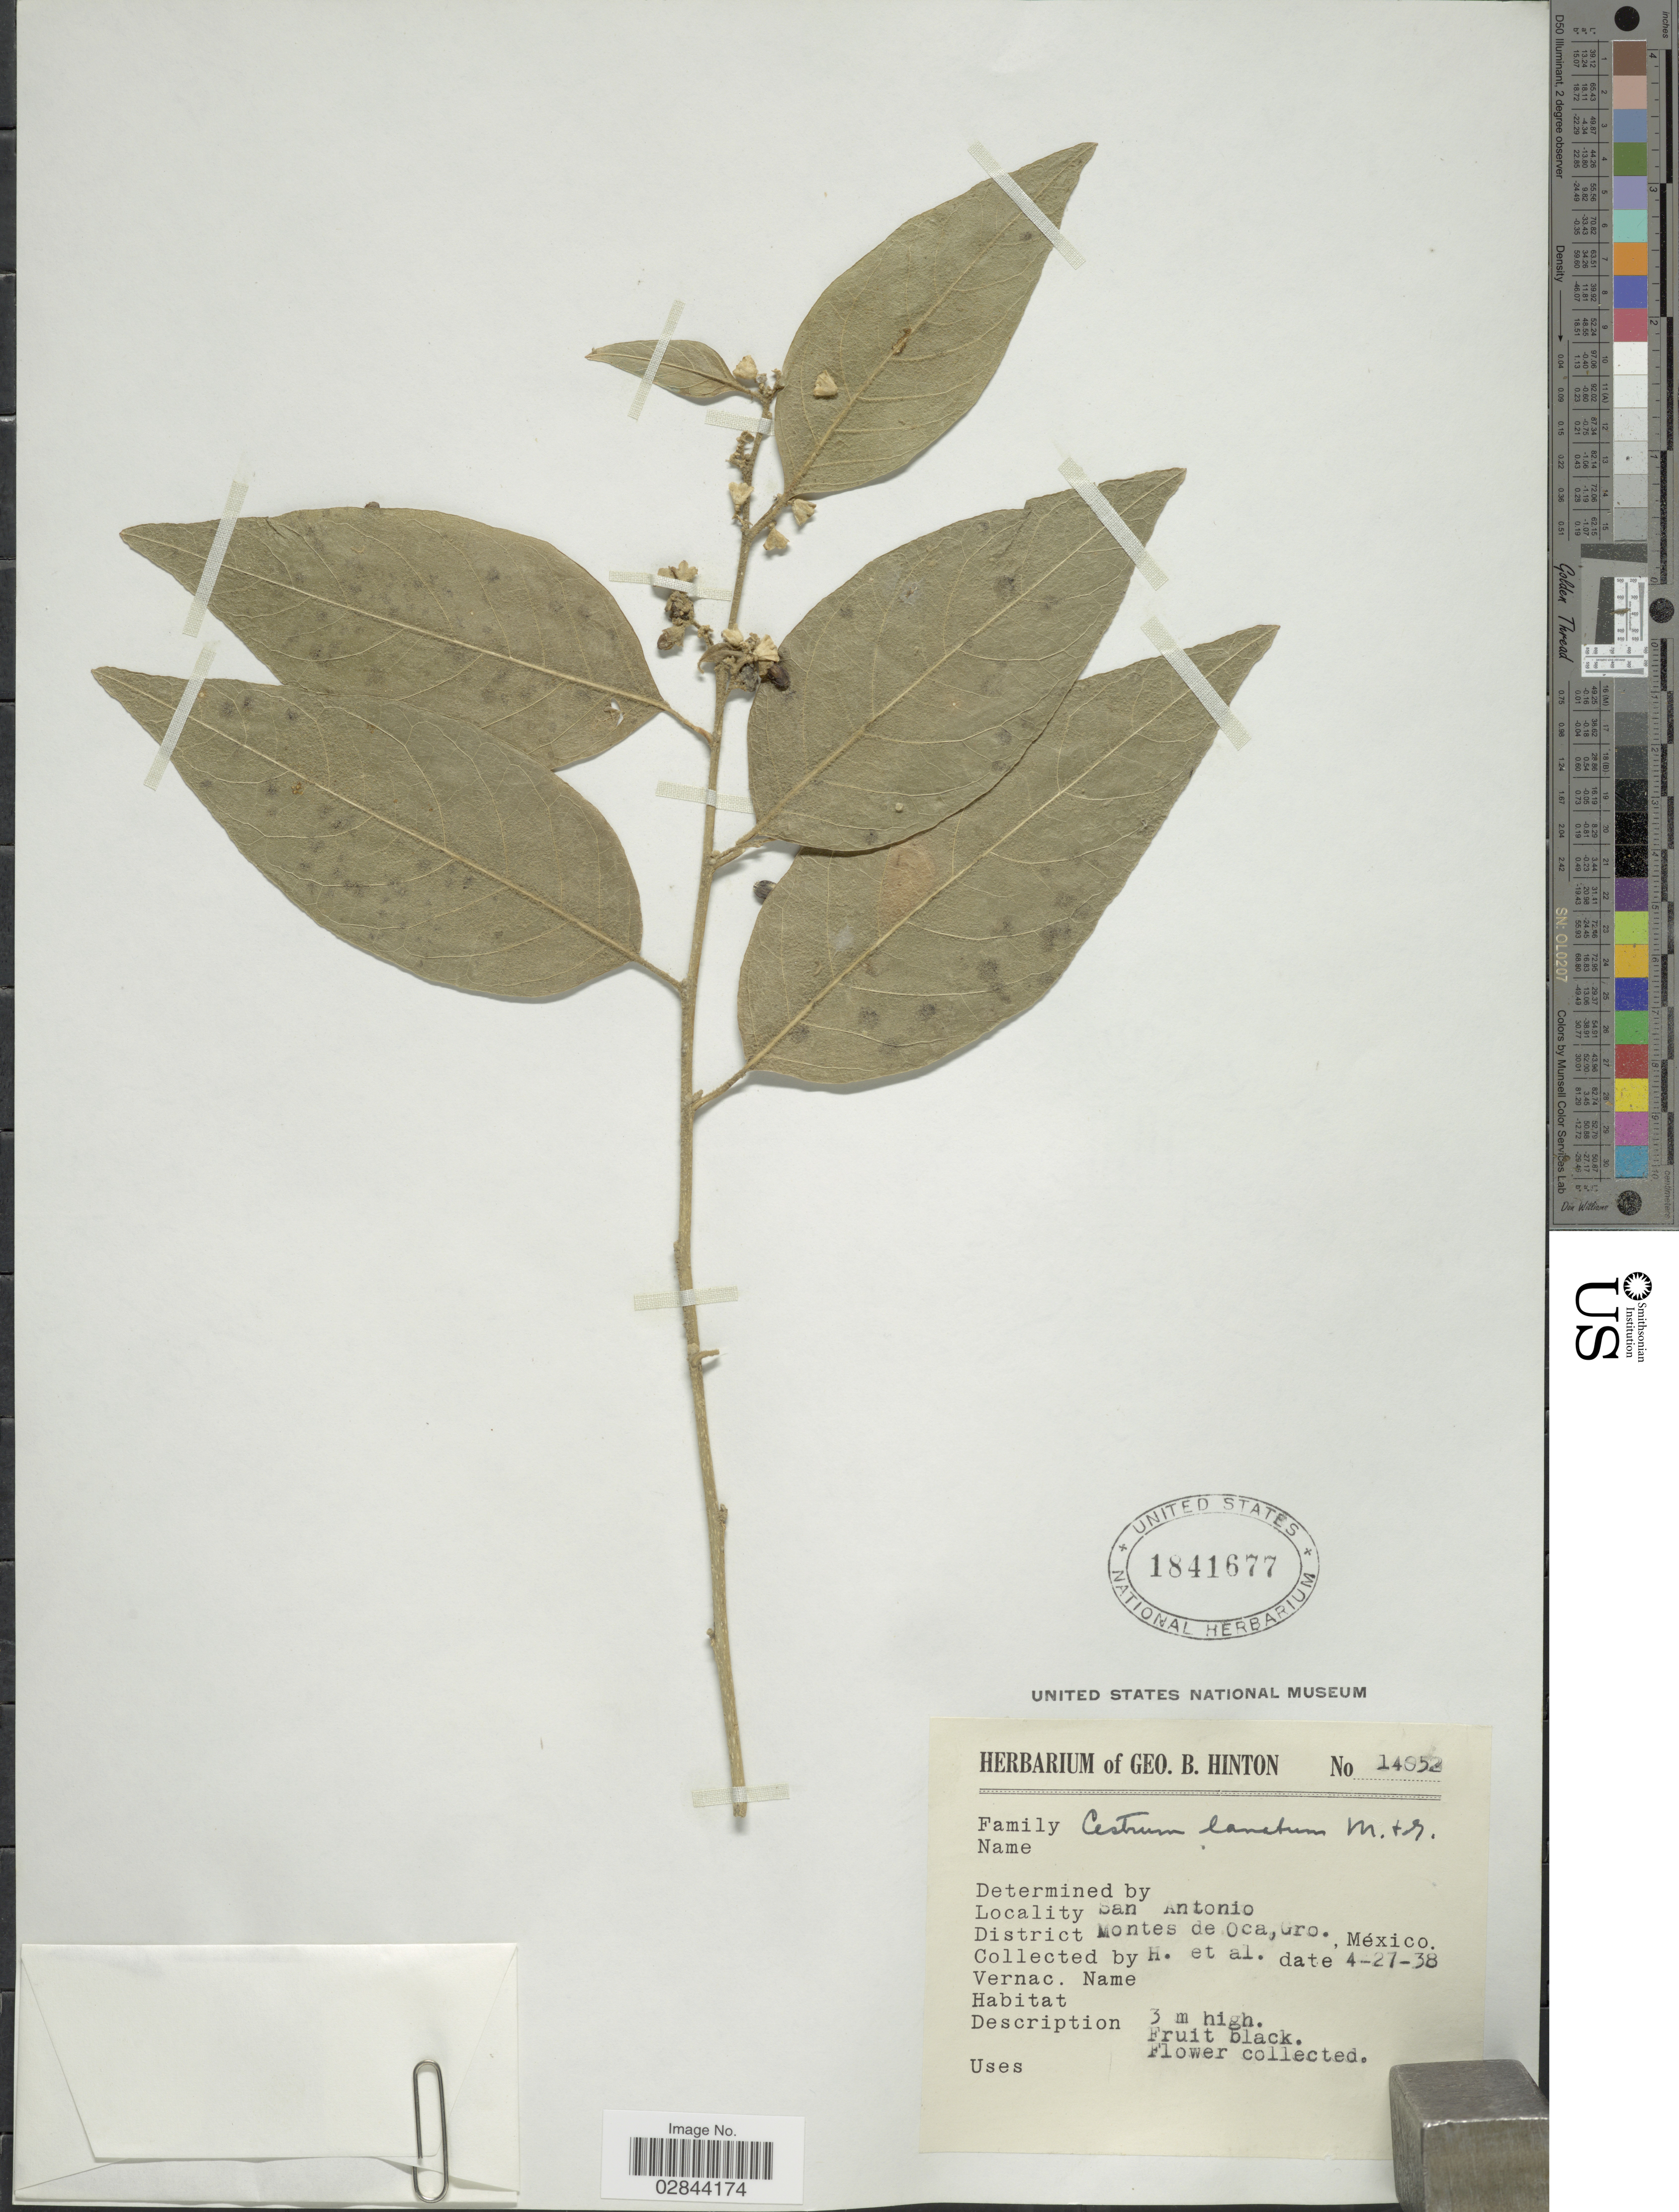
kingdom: Plantae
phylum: Tracheophyta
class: Magnoliopsida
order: Solanales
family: Solanaceae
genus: Cestrum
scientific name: Cestrum lanatum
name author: M. Martens & Galeotti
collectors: G. B. Hinton & et al.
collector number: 14052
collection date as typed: Transcribed d/m/y: 27/4/38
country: Mexico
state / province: Guerrero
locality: San Antonio, District Montes de Oca, Gro.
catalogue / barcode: US 1841677